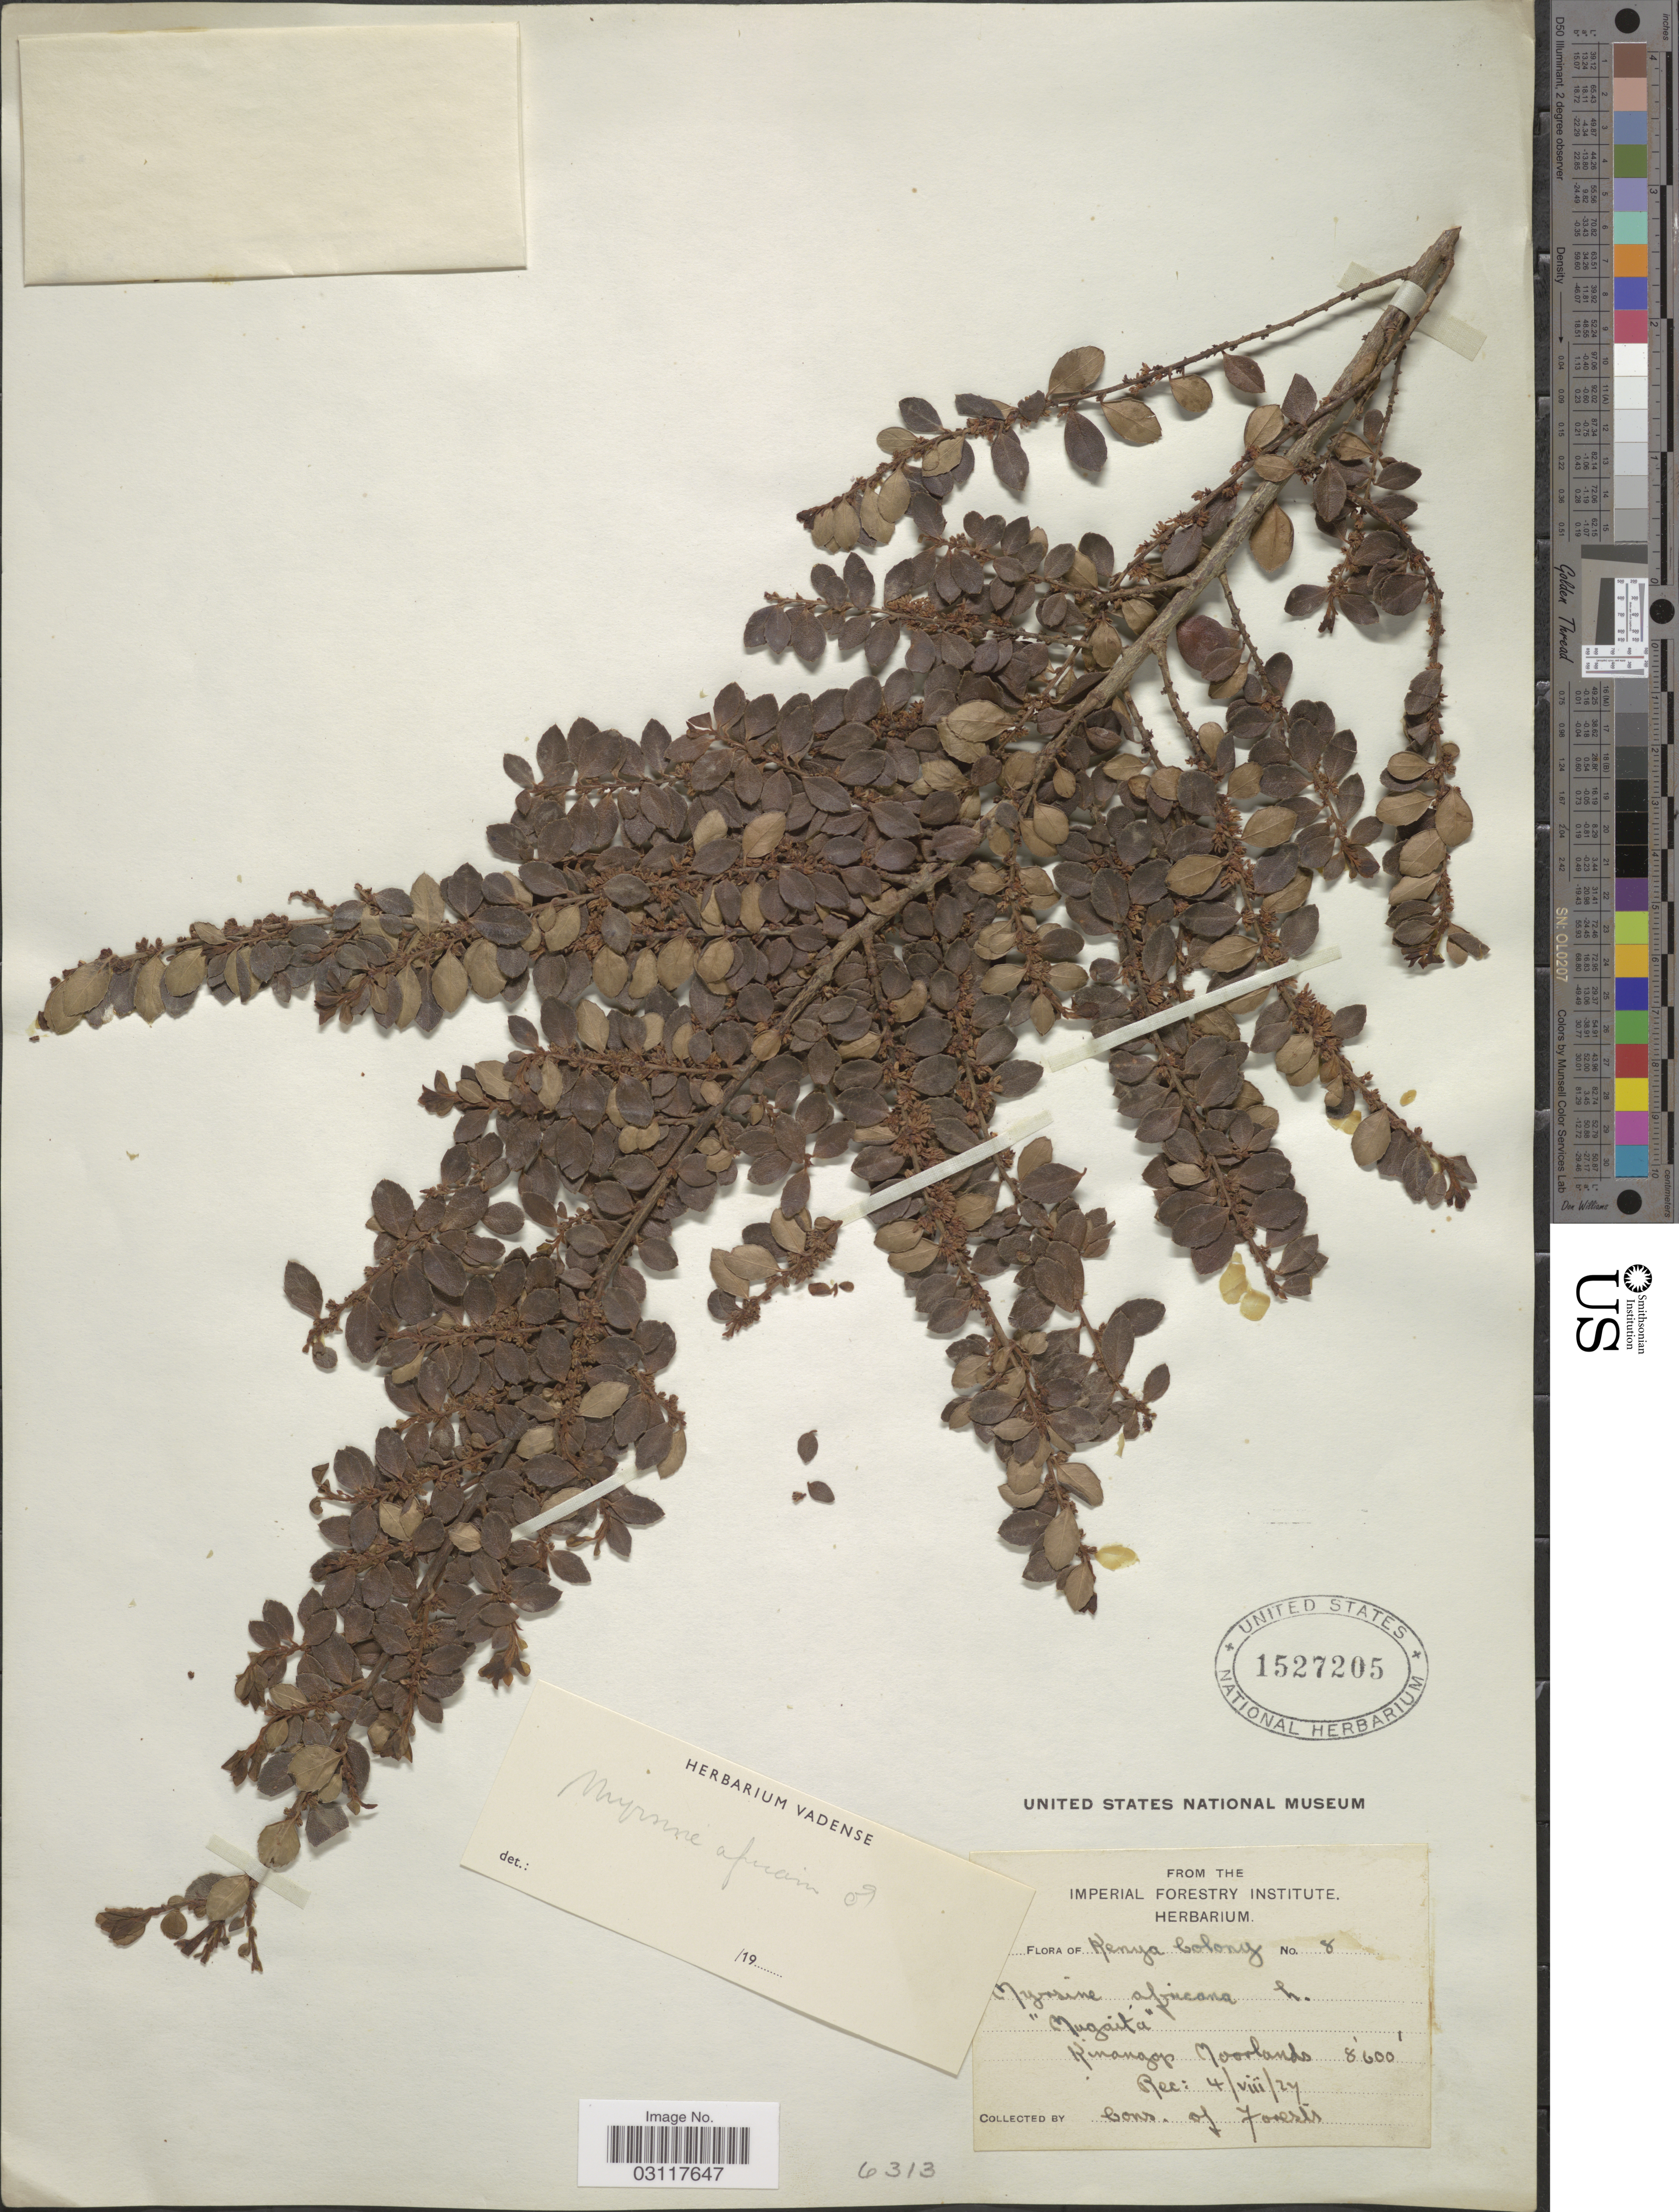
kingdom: Plantae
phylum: Tracheophyta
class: Magnoliopsida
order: Ericales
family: Primulaceae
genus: Myrsine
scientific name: Myrsine africana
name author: L.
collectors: -. Cons. of Forests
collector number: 8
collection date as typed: Transcribed d/m/y: 4/8/27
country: Kenya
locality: Kenya Colony, Kinangop Moorlands.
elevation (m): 2621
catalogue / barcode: US 1527205